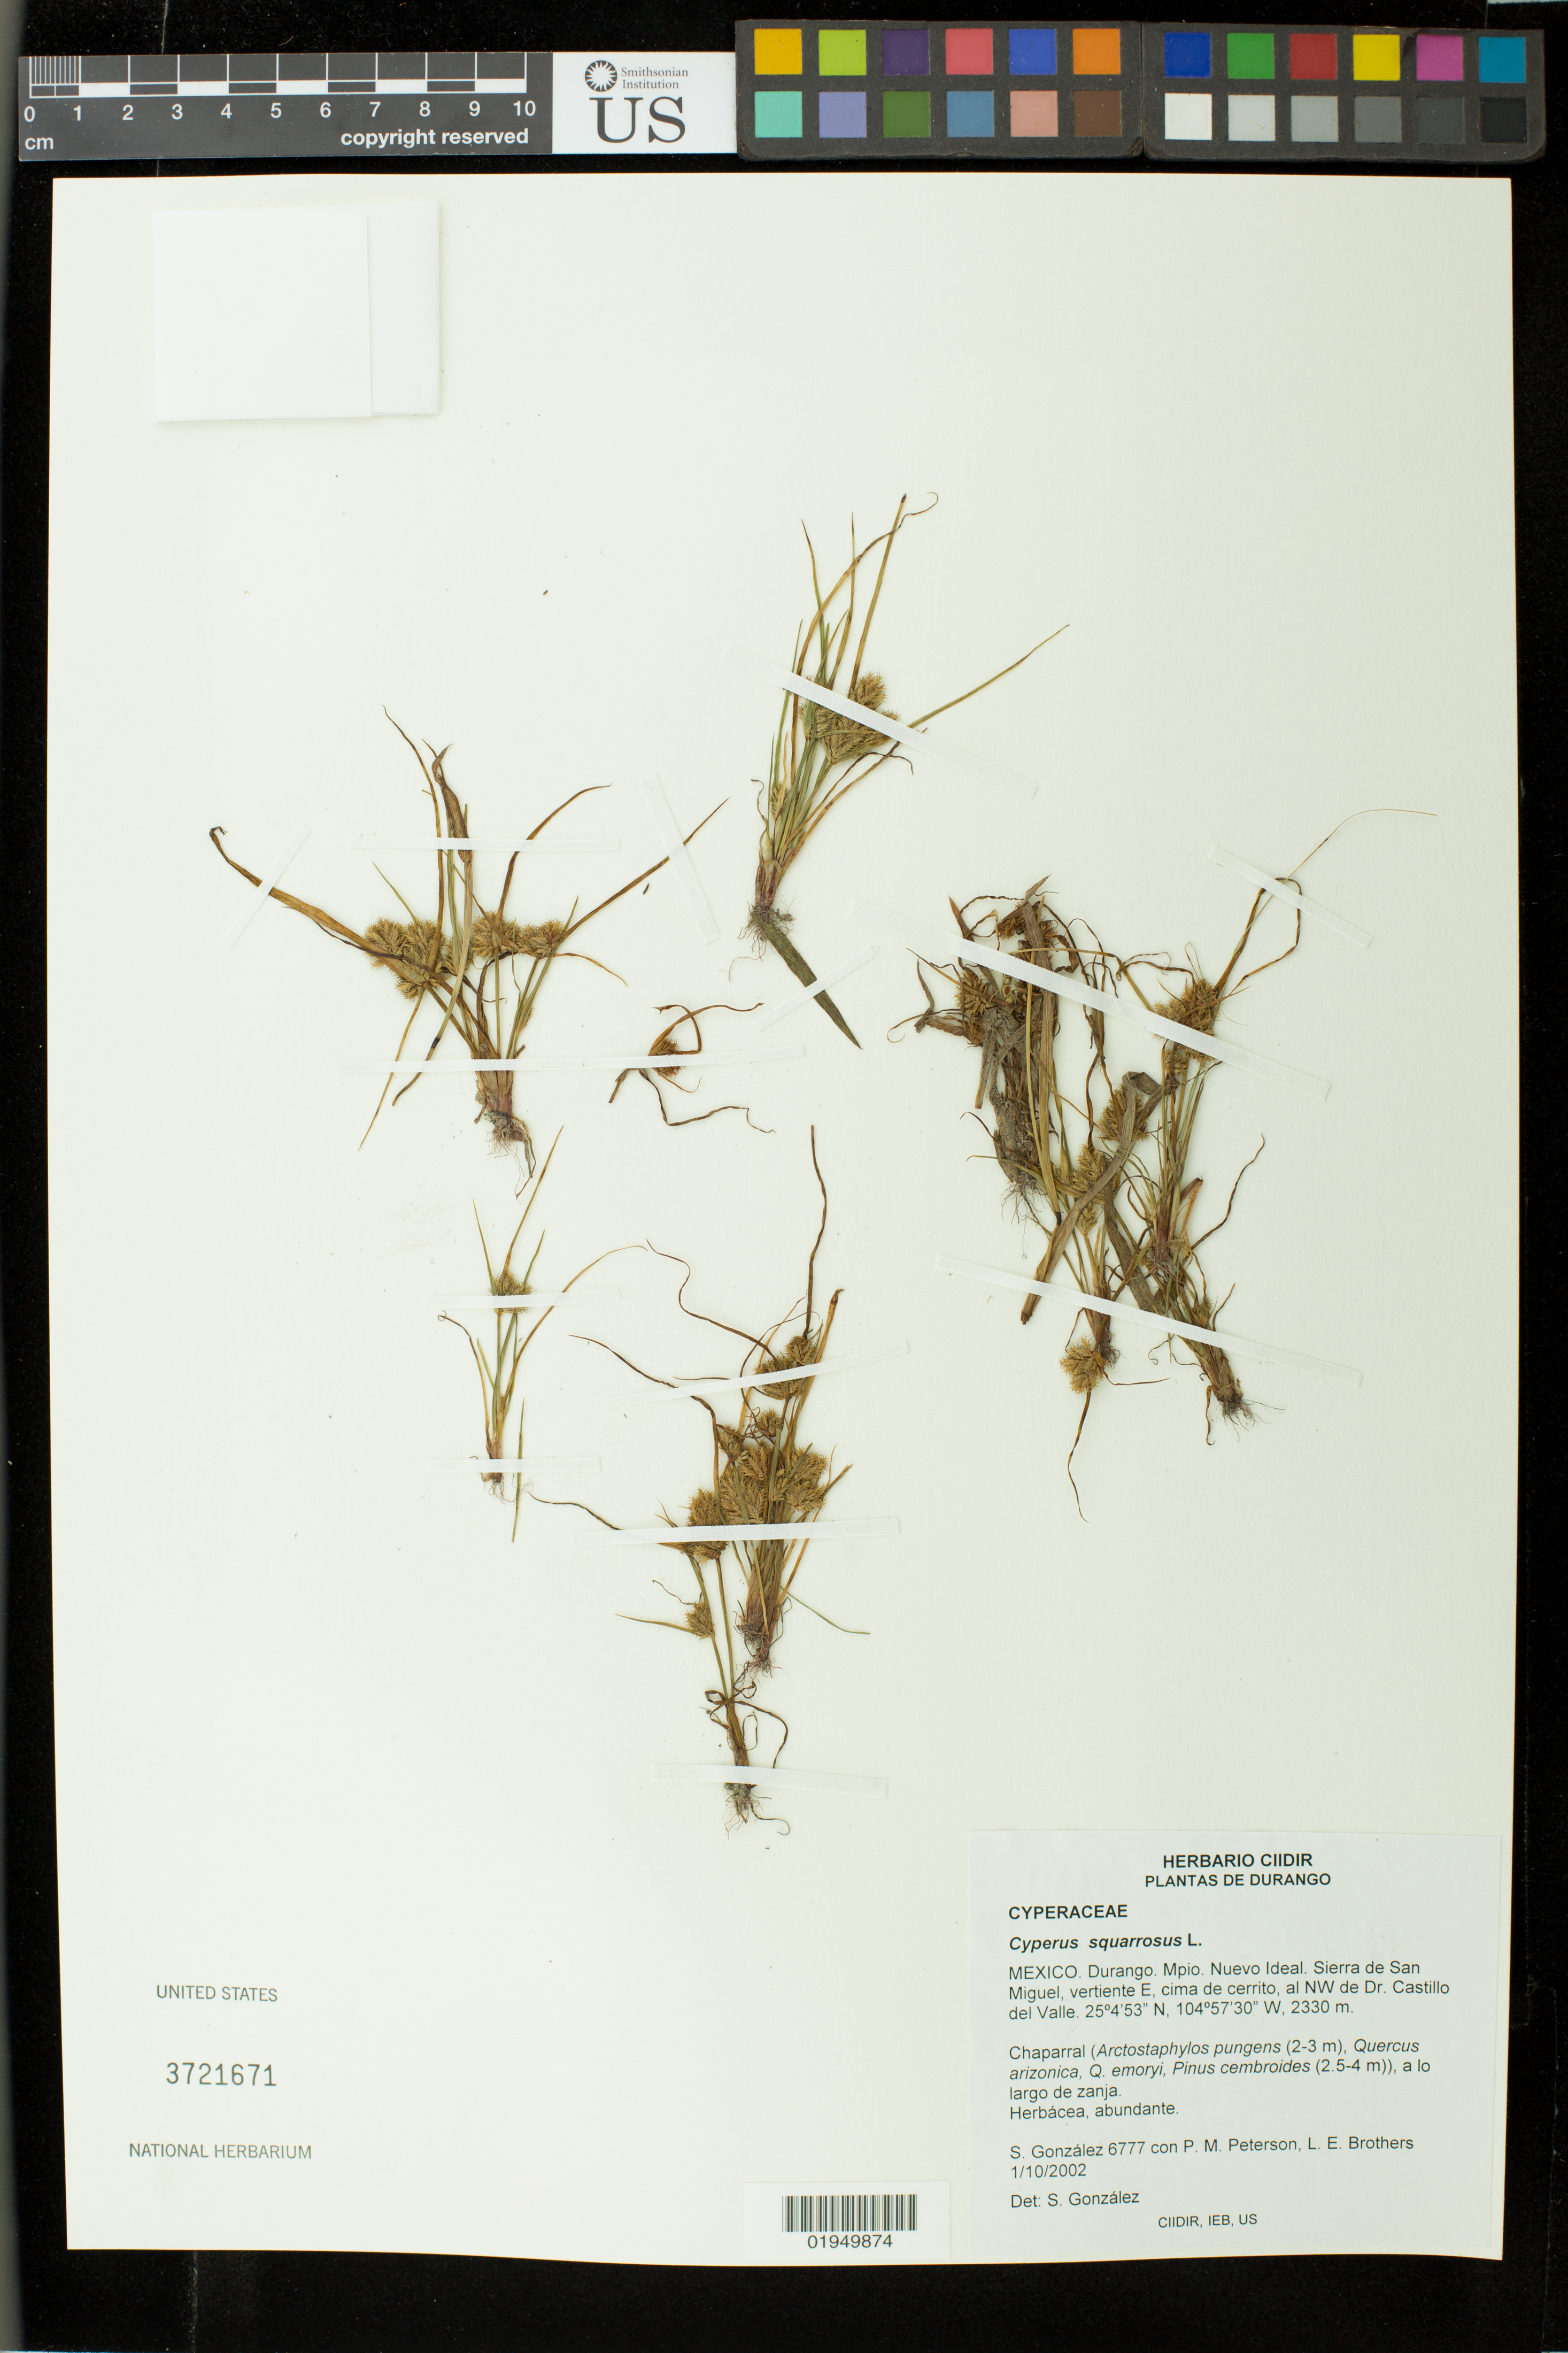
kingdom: Plantae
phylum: Tracheophyta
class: Liliopsida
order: Poales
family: Cyperaceae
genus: Cyperus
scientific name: Cyperus squarrosus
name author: L.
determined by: González, S.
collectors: S. González, P. M. Peterson & L. E. Brothers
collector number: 6777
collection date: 2002-10-01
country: Mexico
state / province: Durango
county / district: Nuevo Ideal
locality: Sierra de San Miguel, vertiente E, cima de cerrito, al NW de Dr. Castillo del Valle.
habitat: Chaparral, a lo largo de zanja.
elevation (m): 2330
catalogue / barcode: US 3721671